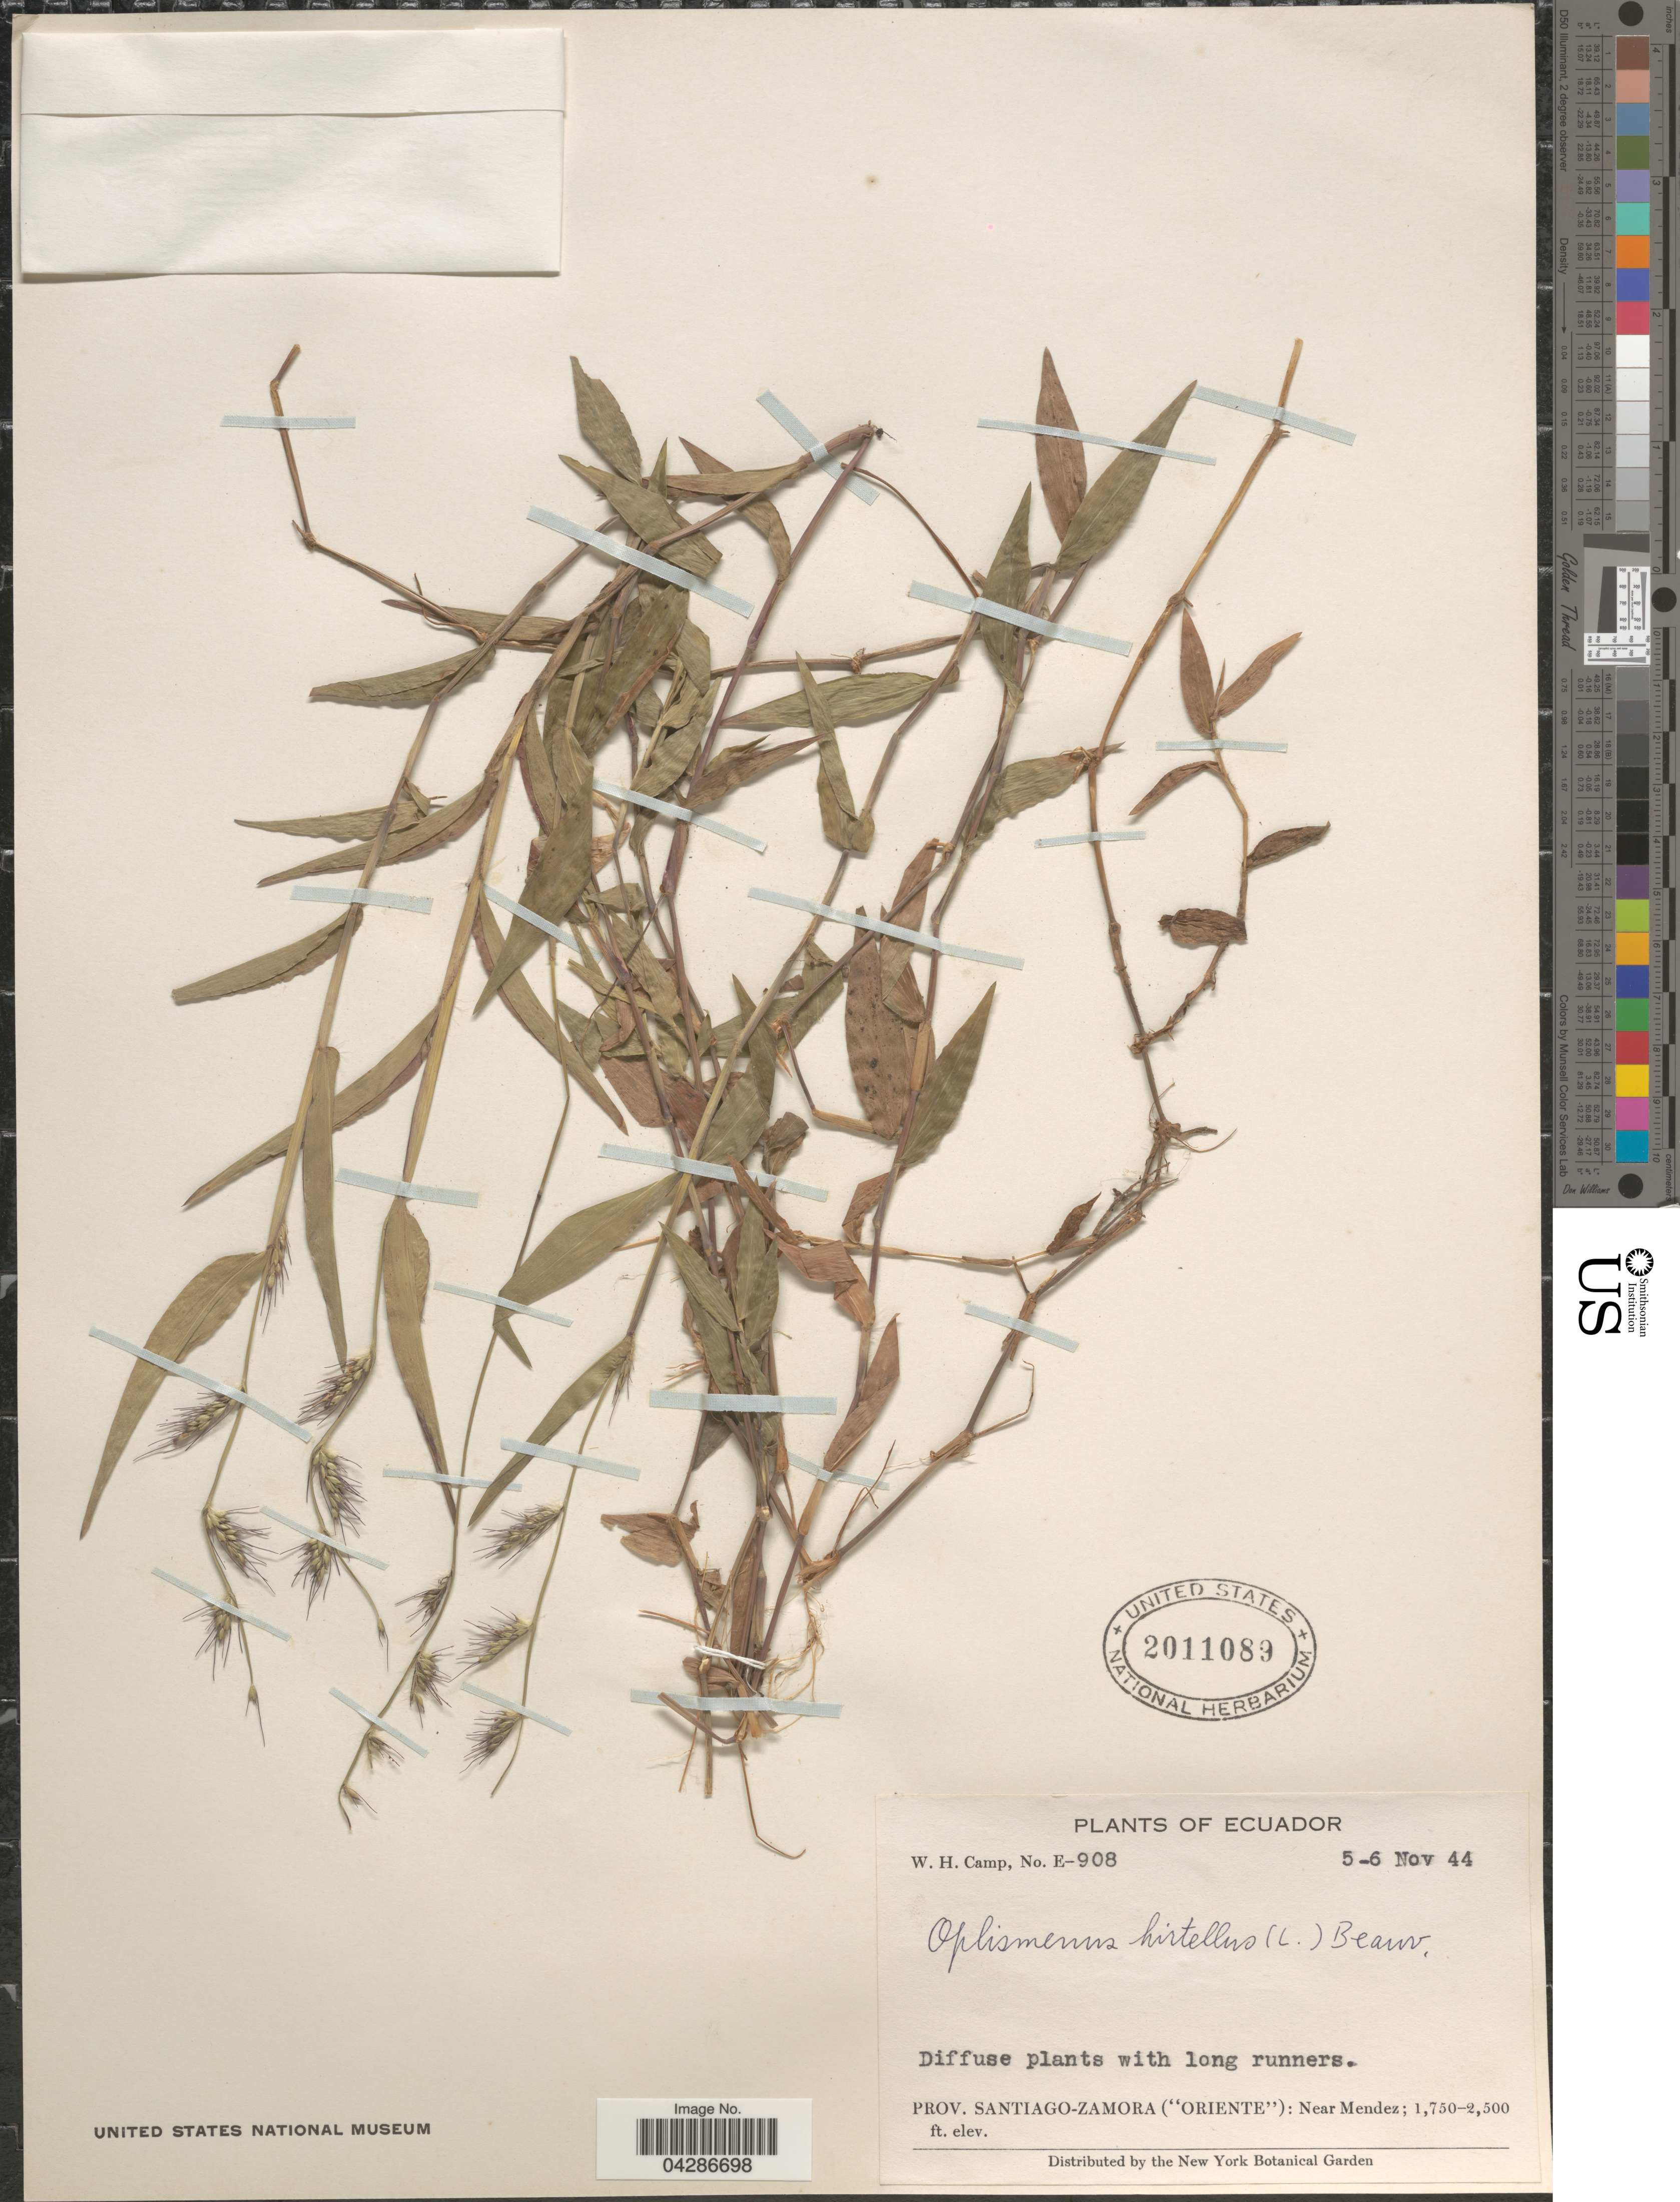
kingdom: Plantae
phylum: Tracheophyta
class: Liliopsida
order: Poales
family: Poaceae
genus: Oplismenus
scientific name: Oplismenus hirtellus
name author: (L.) P. Beauv.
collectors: W. H. Camp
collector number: E-908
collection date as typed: Transcribed d/m/y: 5/11/44 to 6/11/44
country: Ecuador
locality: Prov. Santiago-Zamora ("Oriente"): Near Mendez.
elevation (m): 533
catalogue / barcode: US 2011089